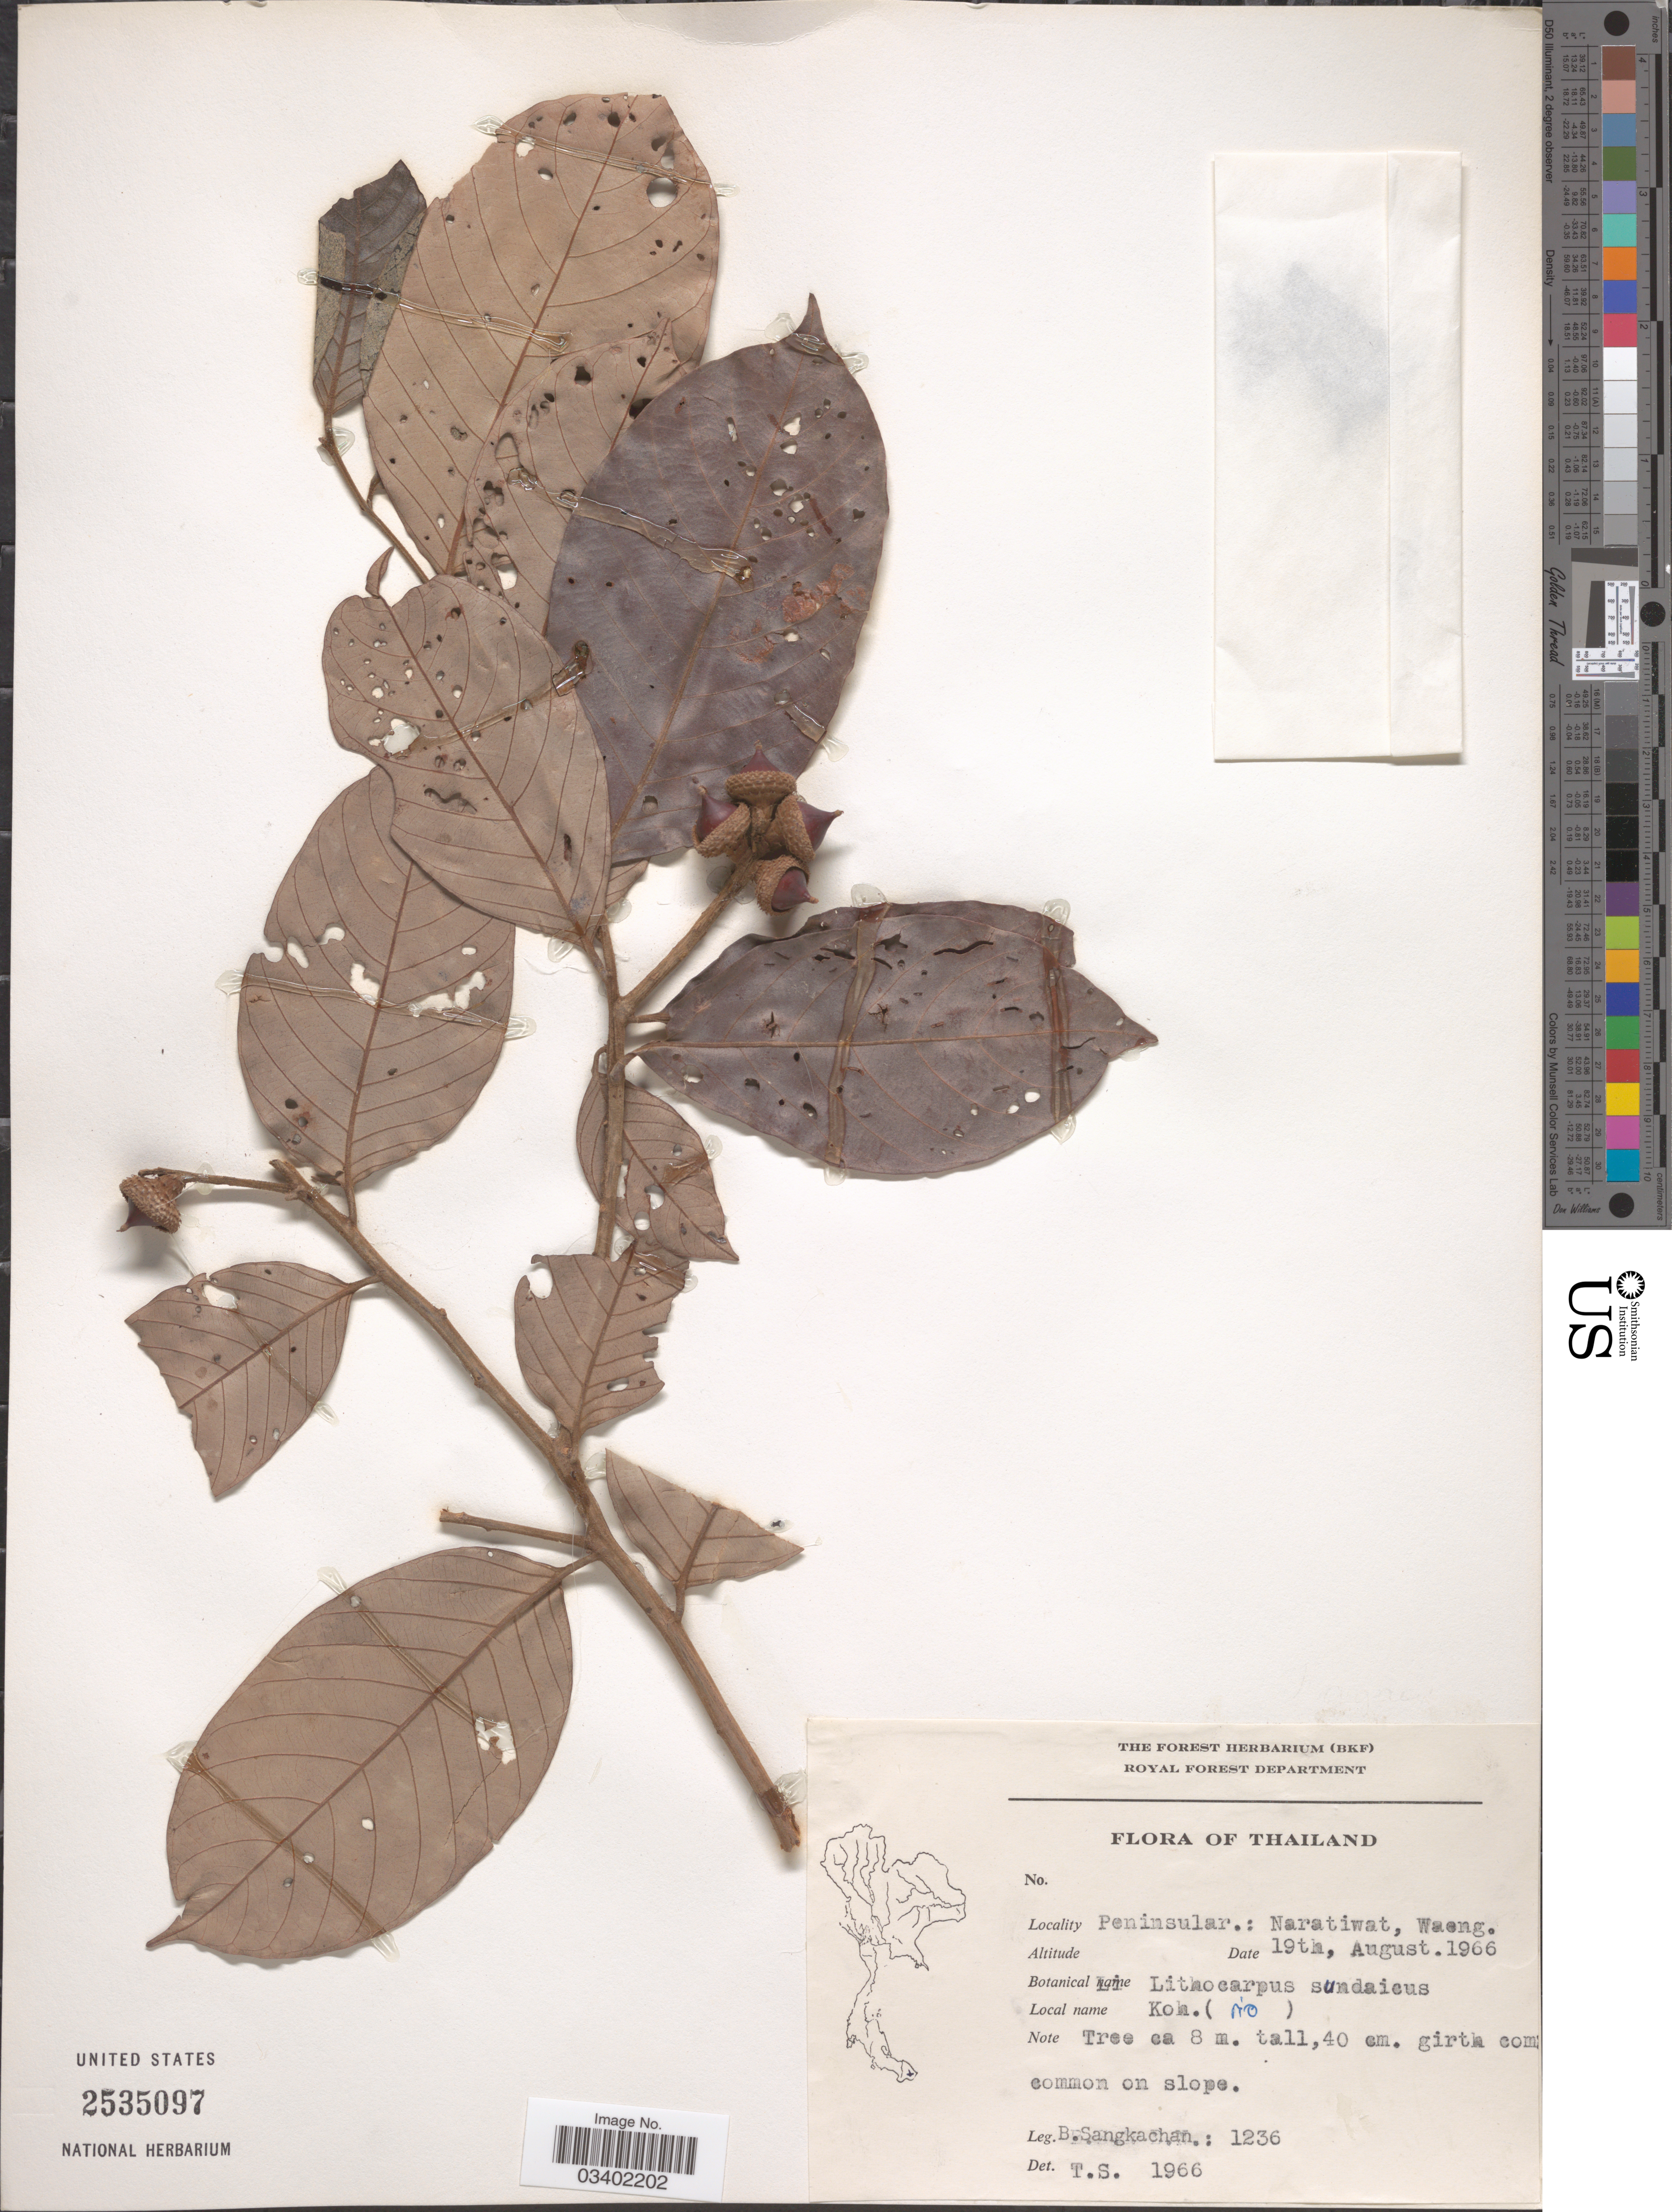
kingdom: Plantae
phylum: Tracheophyta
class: Magnoliopsida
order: Fagales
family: Fagaceae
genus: Lithocarpus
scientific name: Lithocarpus sundaicus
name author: (Blume) Rehder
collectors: B. Sangkachan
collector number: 1236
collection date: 1966-08-19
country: Thailand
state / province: Narathiwat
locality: Peninsular.: Naratiwat, Waeng.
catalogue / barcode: US 2535097